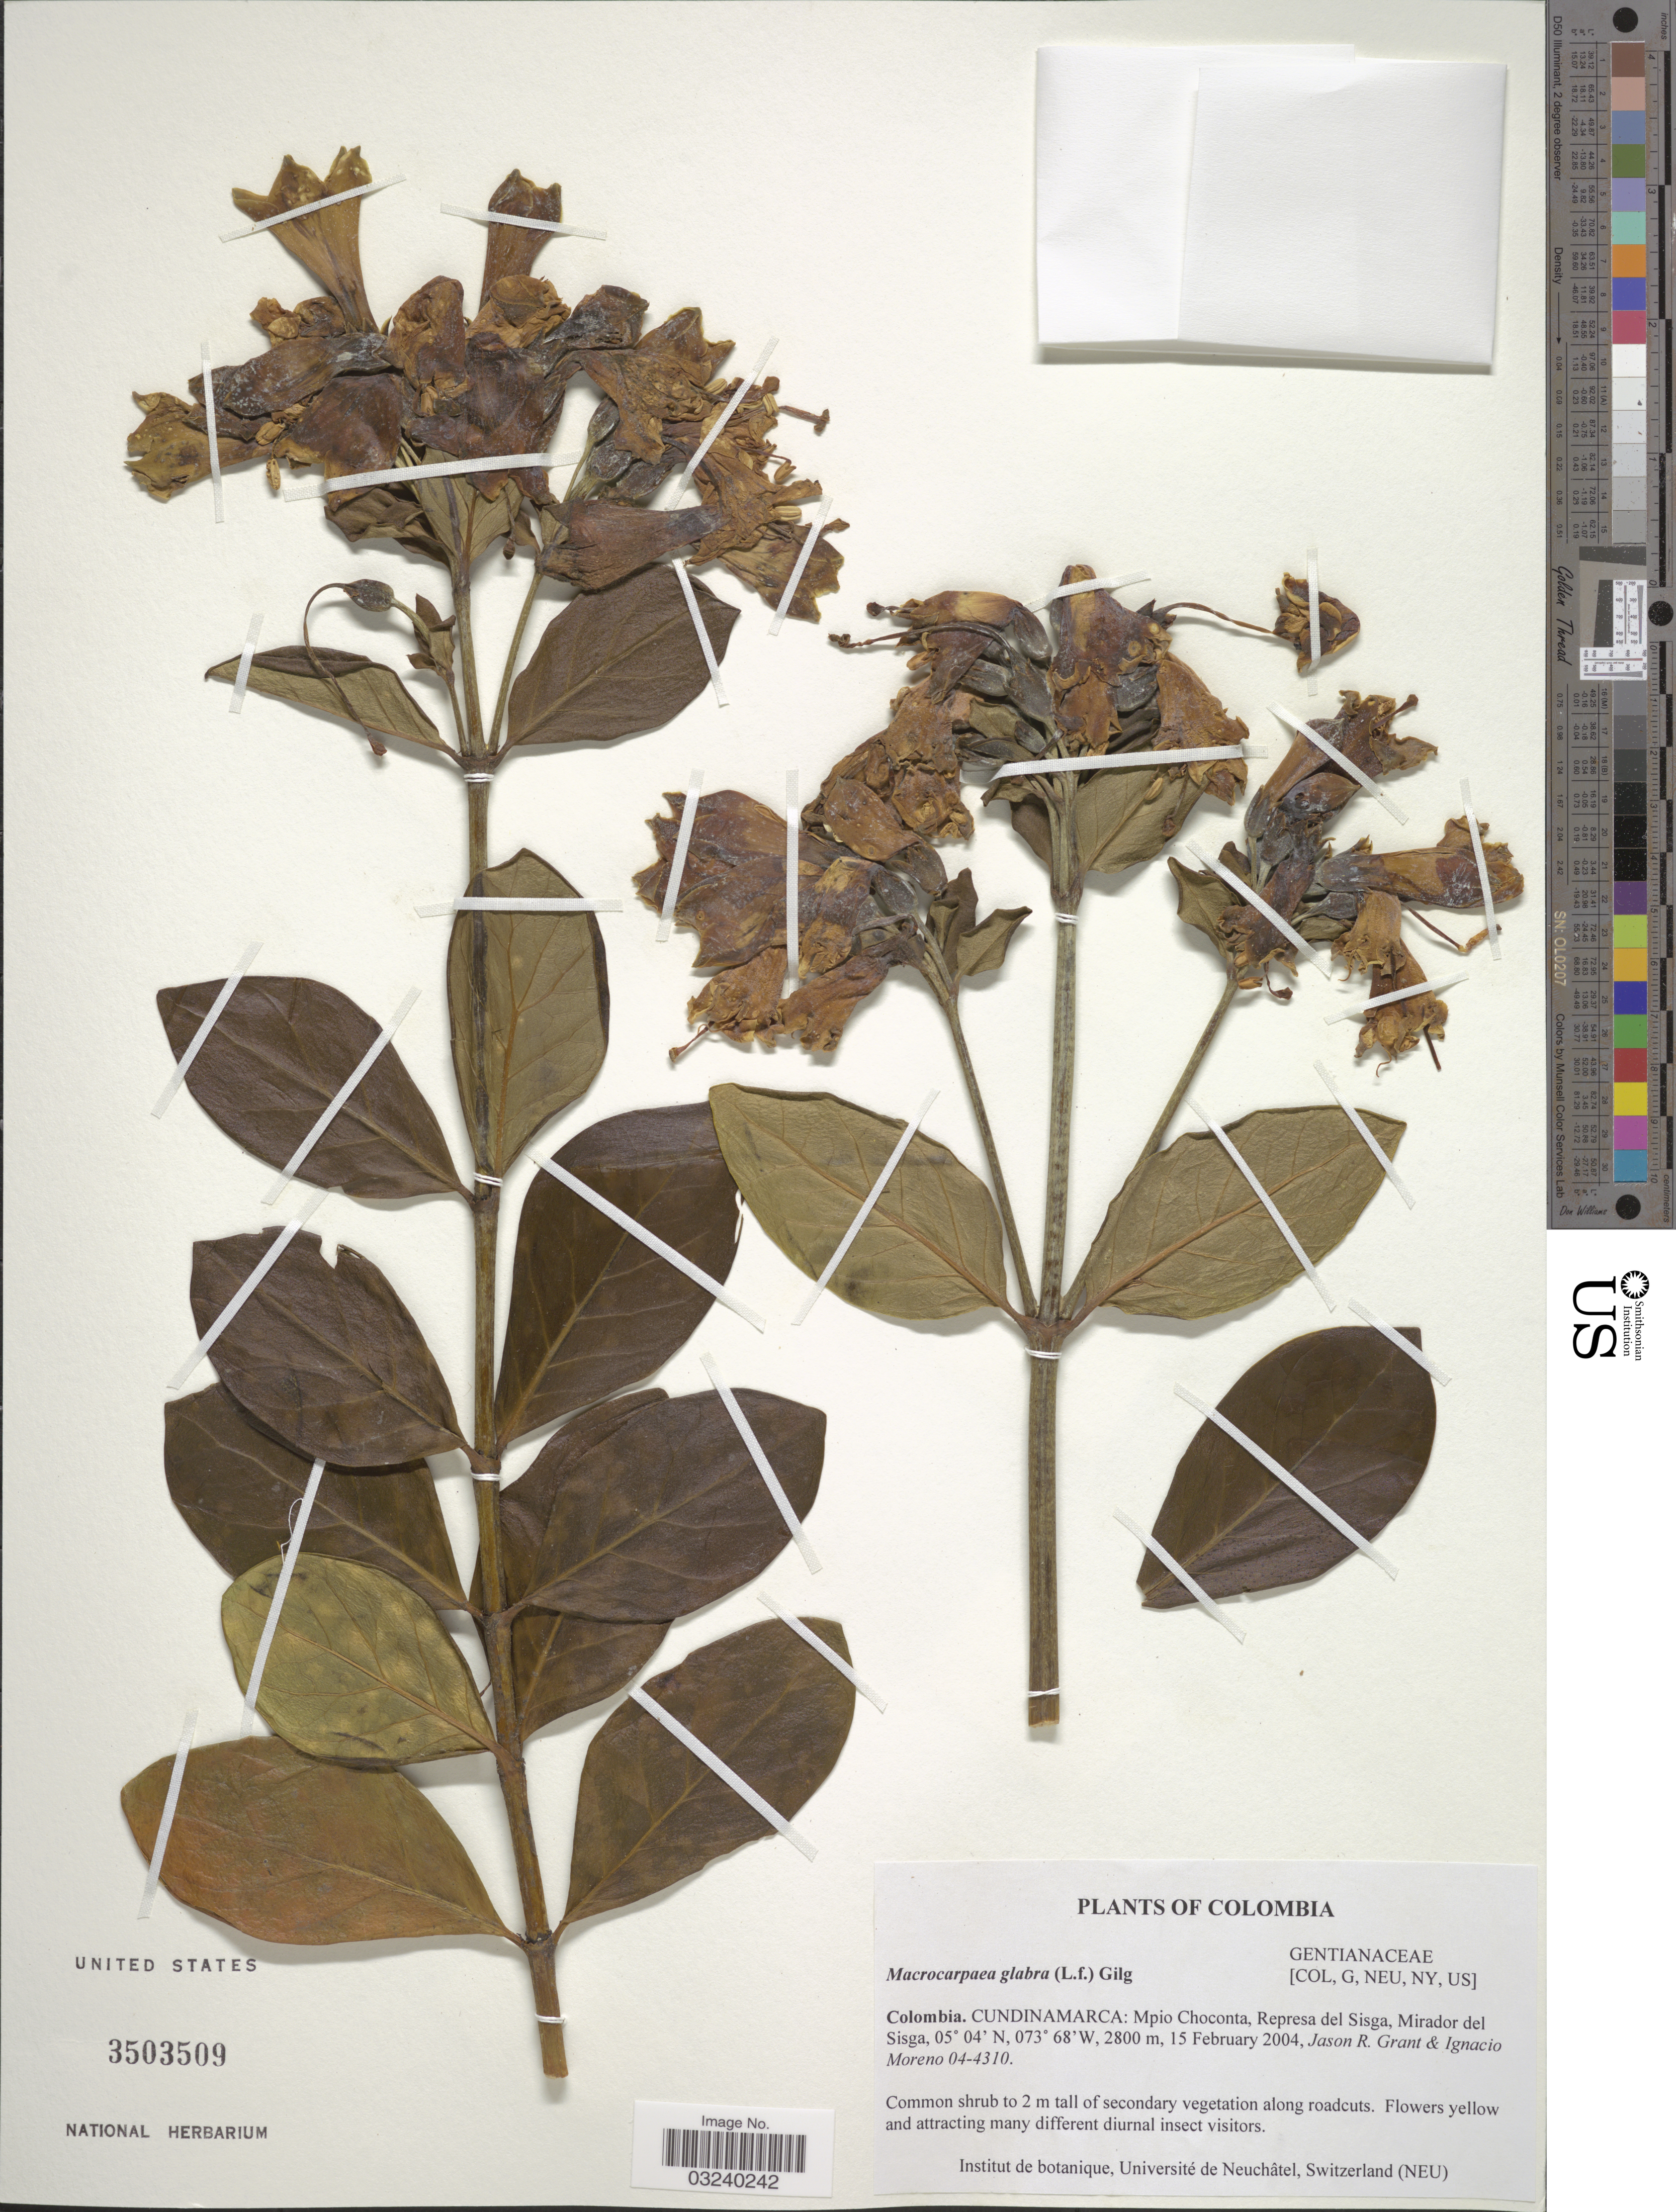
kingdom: Plantae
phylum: Tracheophyta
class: Magnoliopsida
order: Gentianales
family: Gentianaceae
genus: Macrocarpaea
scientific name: Macrocarpaea glabra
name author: (L. f.) Gilg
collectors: J. R. Grant & I. Moreno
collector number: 04-4310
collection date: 2004-02-15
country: Colombia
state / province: Cundinamarca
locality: Mpio Choconta, Represa del Sisga, Mirador del Sisga.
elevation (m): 2800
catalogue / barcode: US 3503509